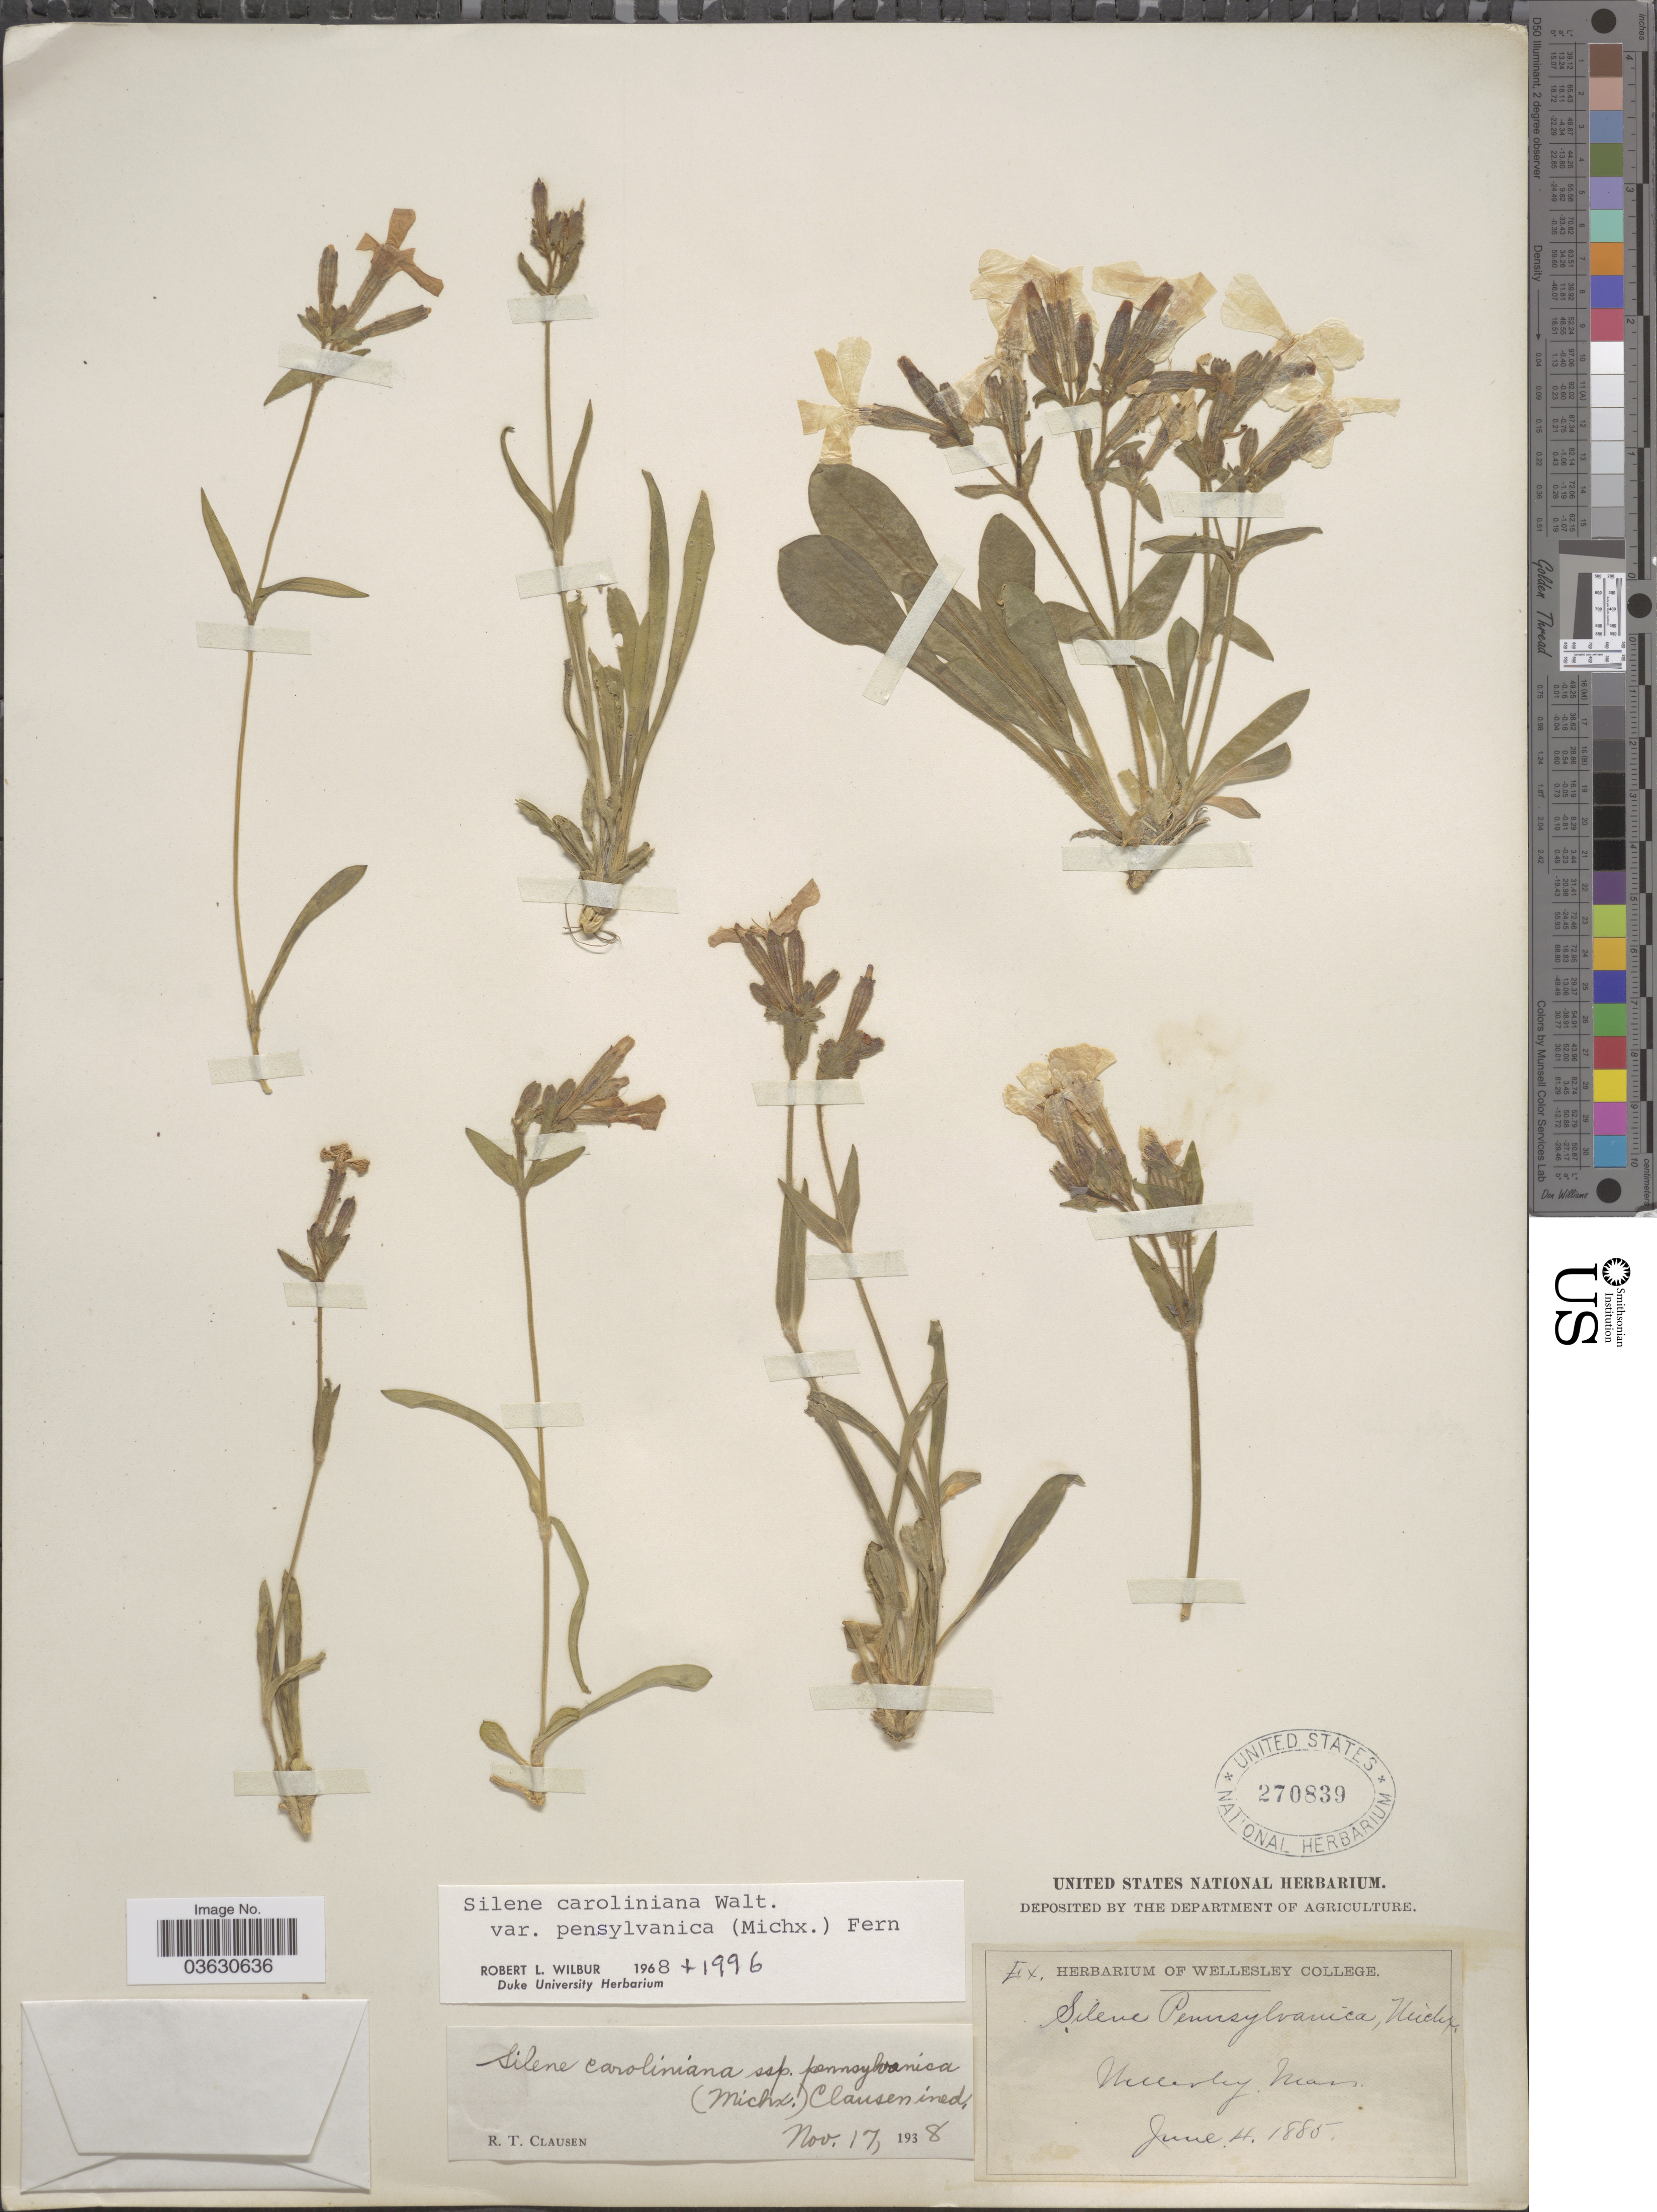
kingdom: Plantae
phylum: Tracheophyta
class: Magnoliopsida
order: Caryophyllales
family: Caryophyllaceae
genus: Silene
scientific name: Silene caroliniana var. pensylvanica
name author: (Michx.) Fernald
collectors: ex herb. Wellesley College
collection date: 1885-06-04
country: United States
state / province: Massachusetts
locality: Wellesley.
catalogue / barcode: US 270839